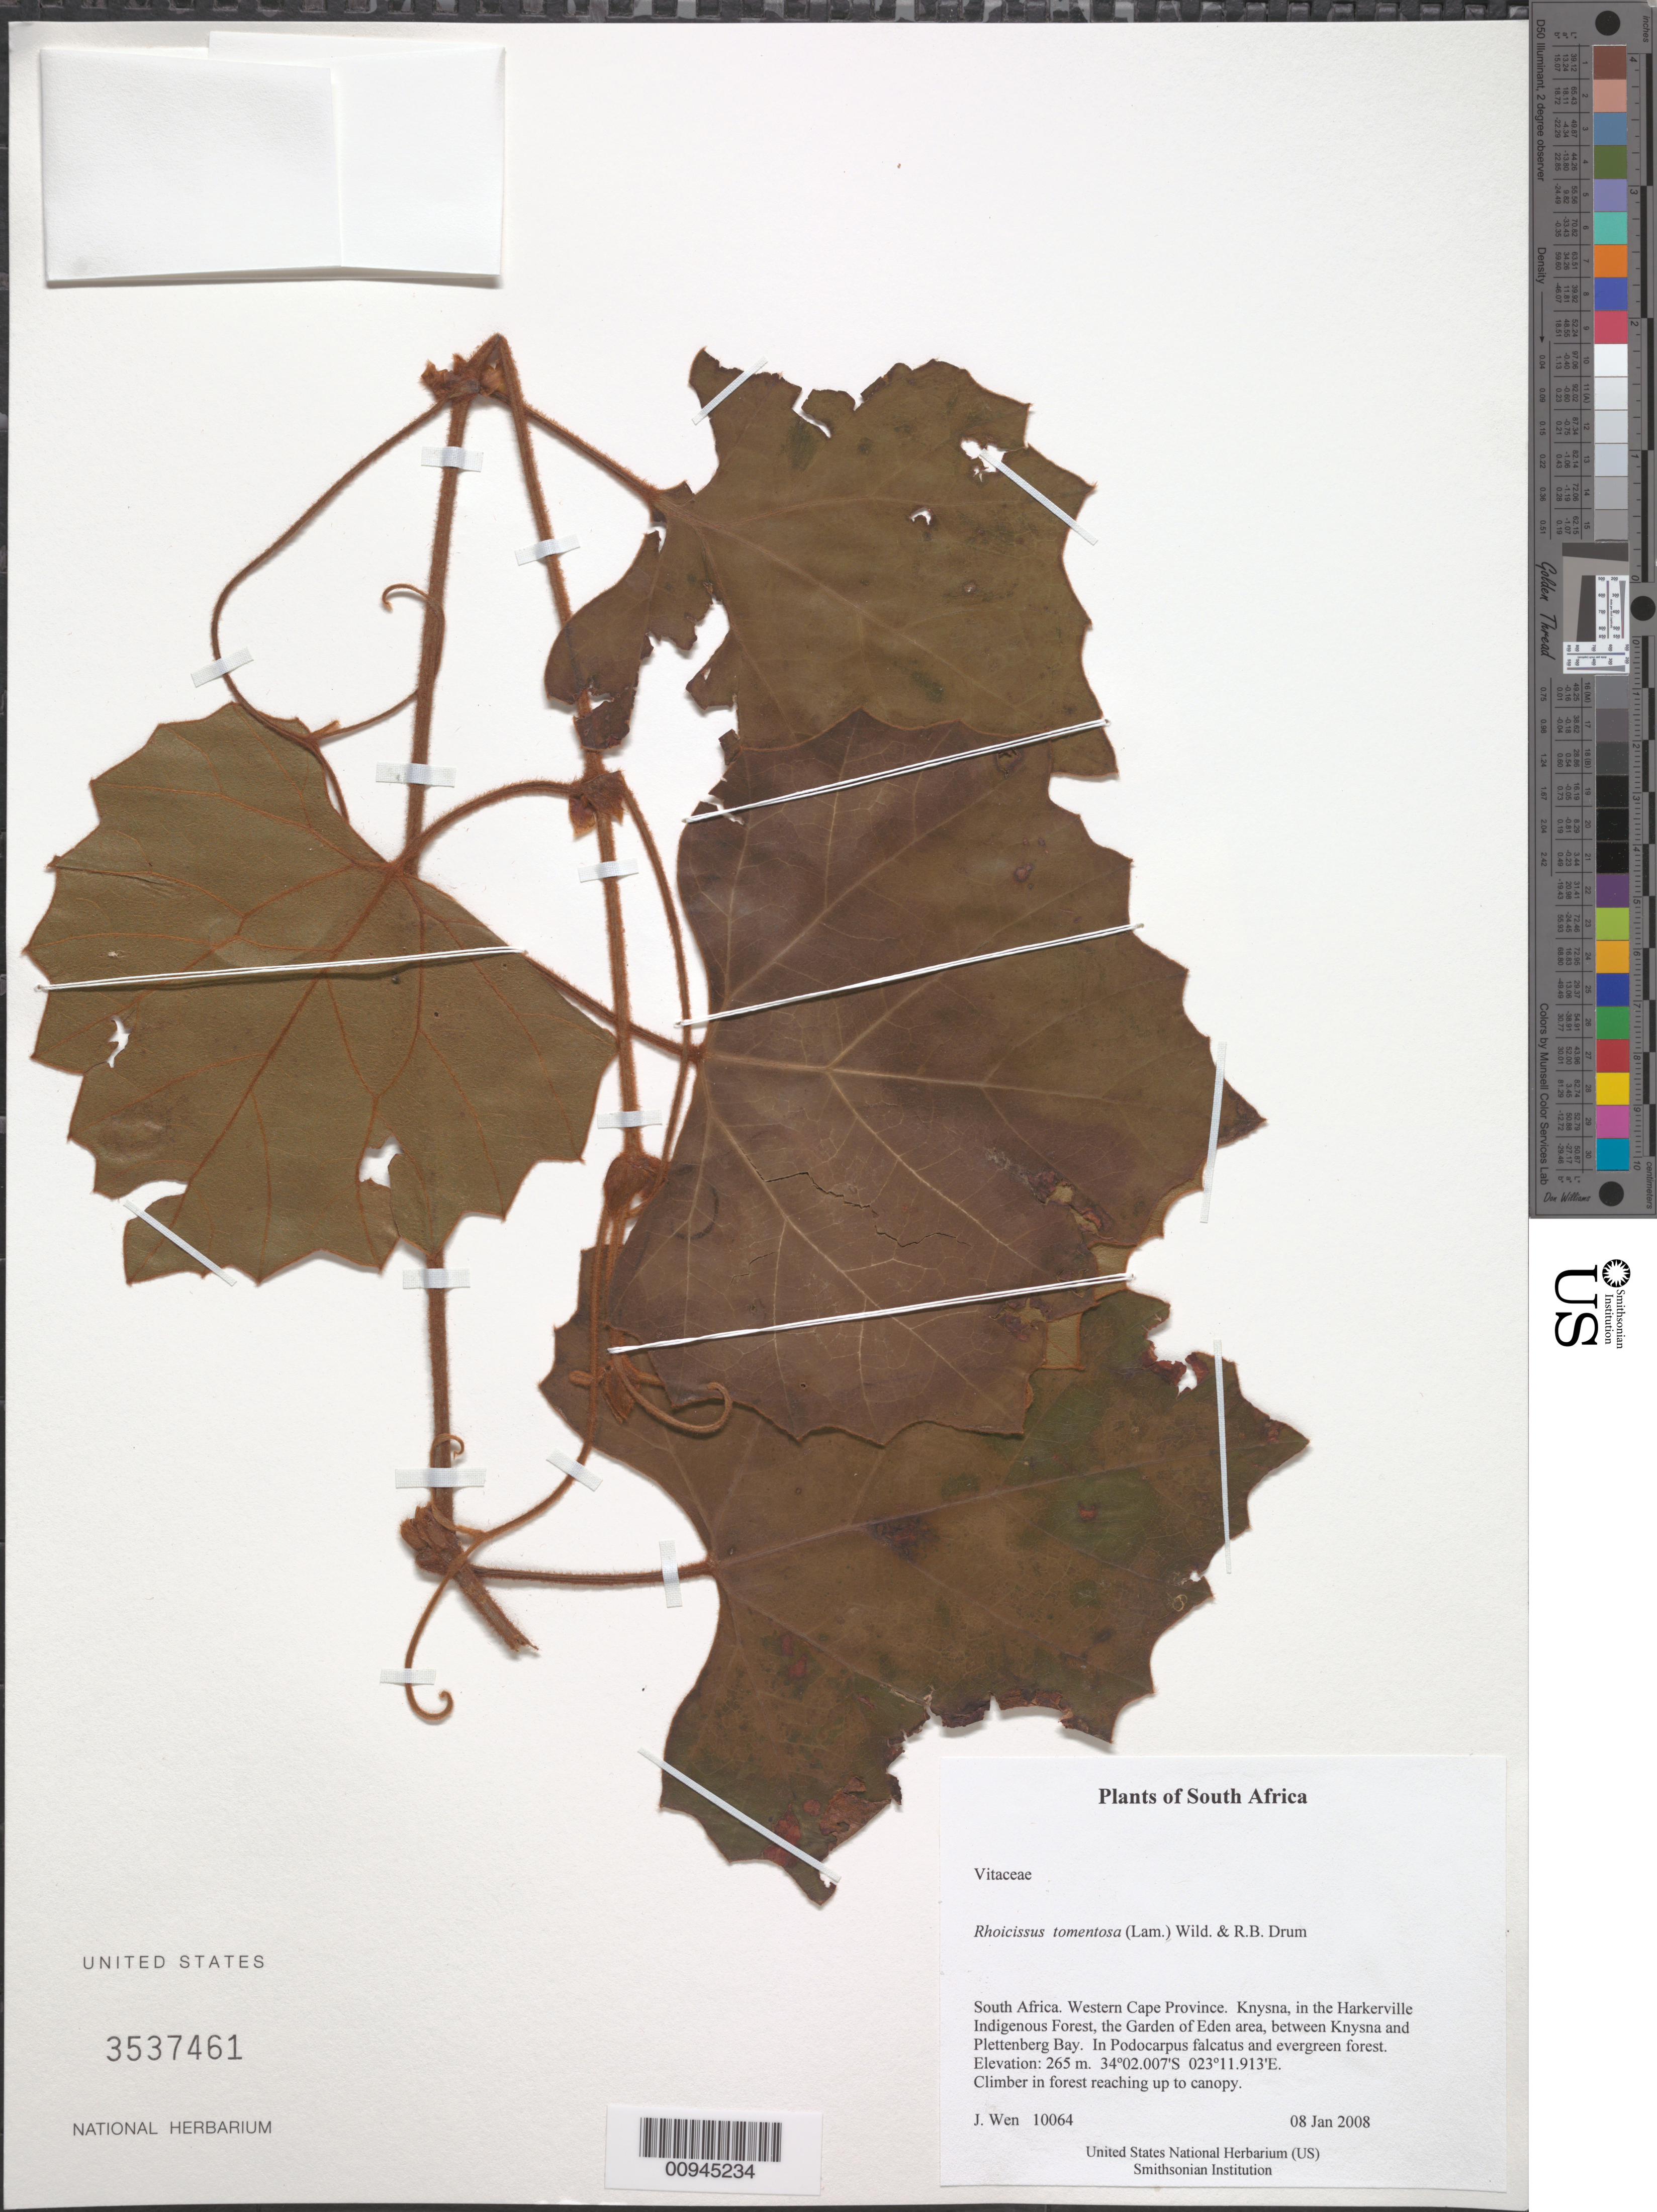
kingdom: Plantae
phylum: Tracheophyta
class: Magnoliopsida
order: Vitales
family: Vitaceae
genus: Rhoicissus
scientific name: Rhoicissus tomentosa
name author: (Lam.) Wild & R.B. Drumm.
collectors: J. Wen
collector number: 10064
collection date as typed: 08 Jan 2008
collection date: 2008-01-08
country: South Africa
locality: Western Cape Province. Knysna, in the Harkerville Indigenous Forest, the Garden of Eden area, between Knysna and Plettenberg Bay. In Podocarpus falcatus and evergreen forest.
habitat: In forest reaching up to canopy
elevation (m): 265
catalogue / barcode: US 3537461